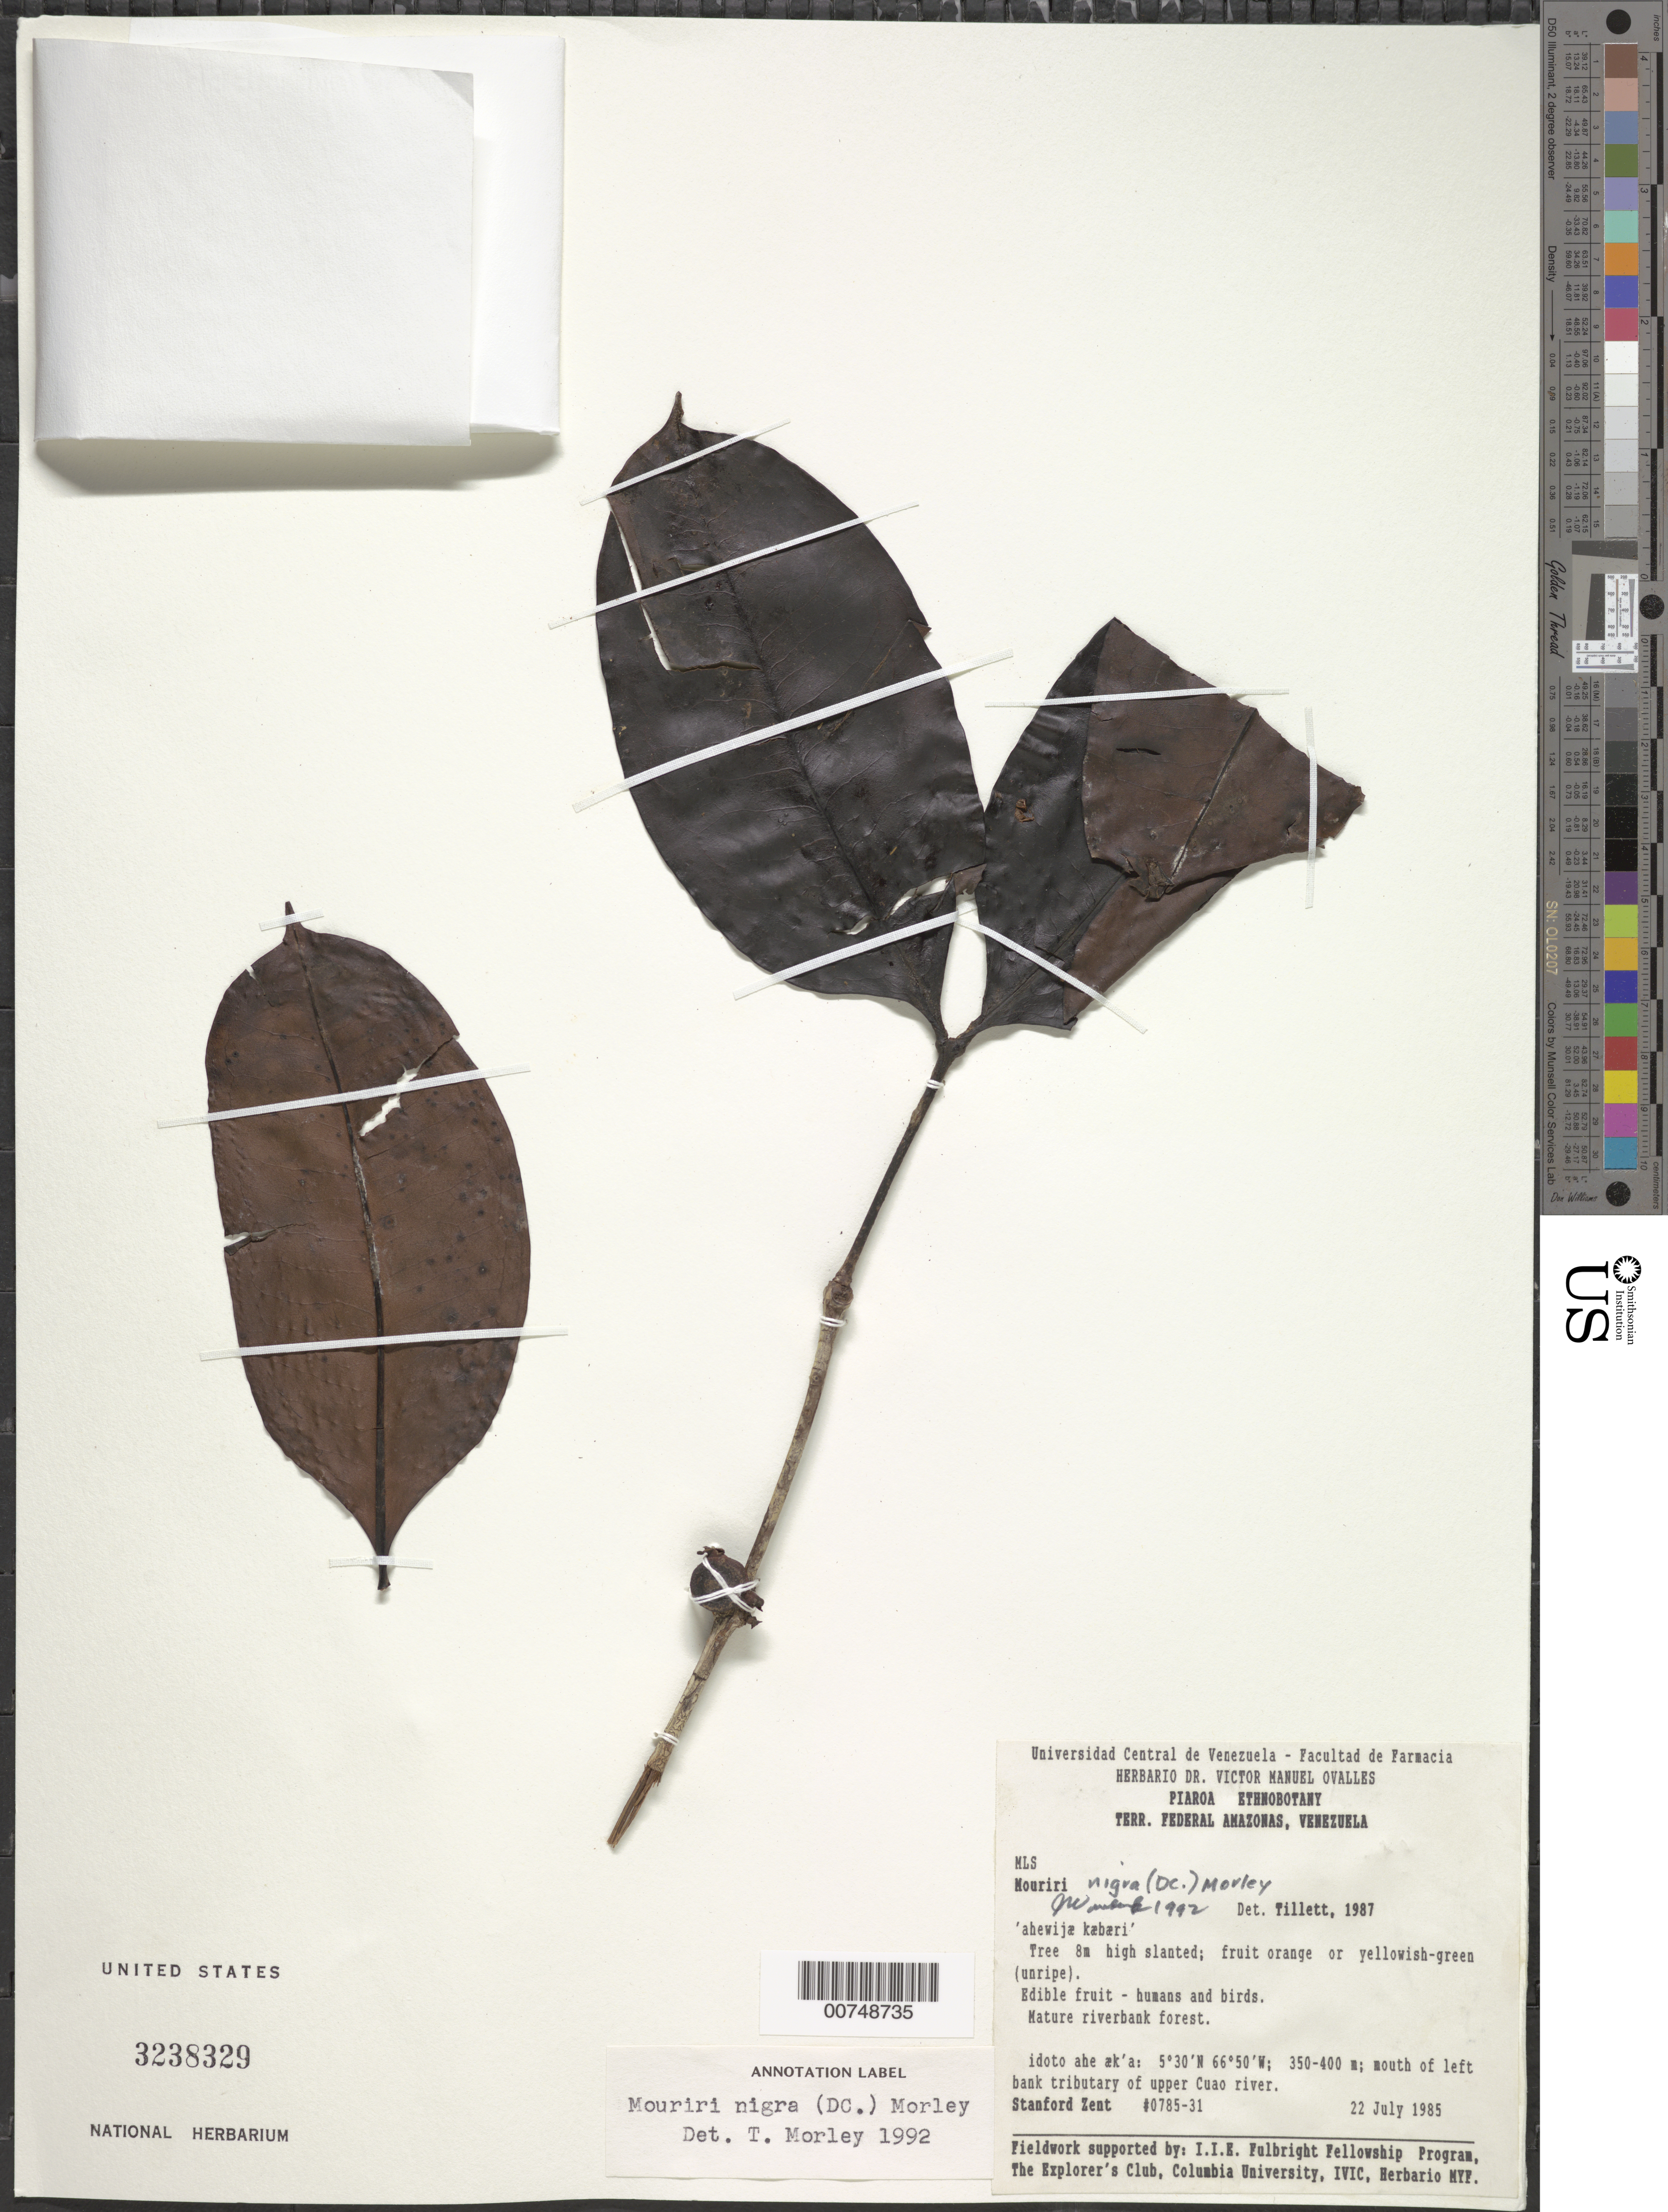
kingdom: Plantae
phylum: Tracheophyta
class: Magnoliopsida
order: Myrtales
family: Melastomataceae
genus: Mouriri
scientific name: Mouriri nigra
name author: (DC.) Morley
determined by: Morley, T.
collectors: S. Zent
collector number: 785.31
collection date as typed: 22-Jul-85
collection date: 1985-07-22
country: Venezuela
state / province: Amazonas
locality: Upper Cuao River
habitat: Mature riverbank forest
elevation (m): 350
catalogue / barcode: US 3238329